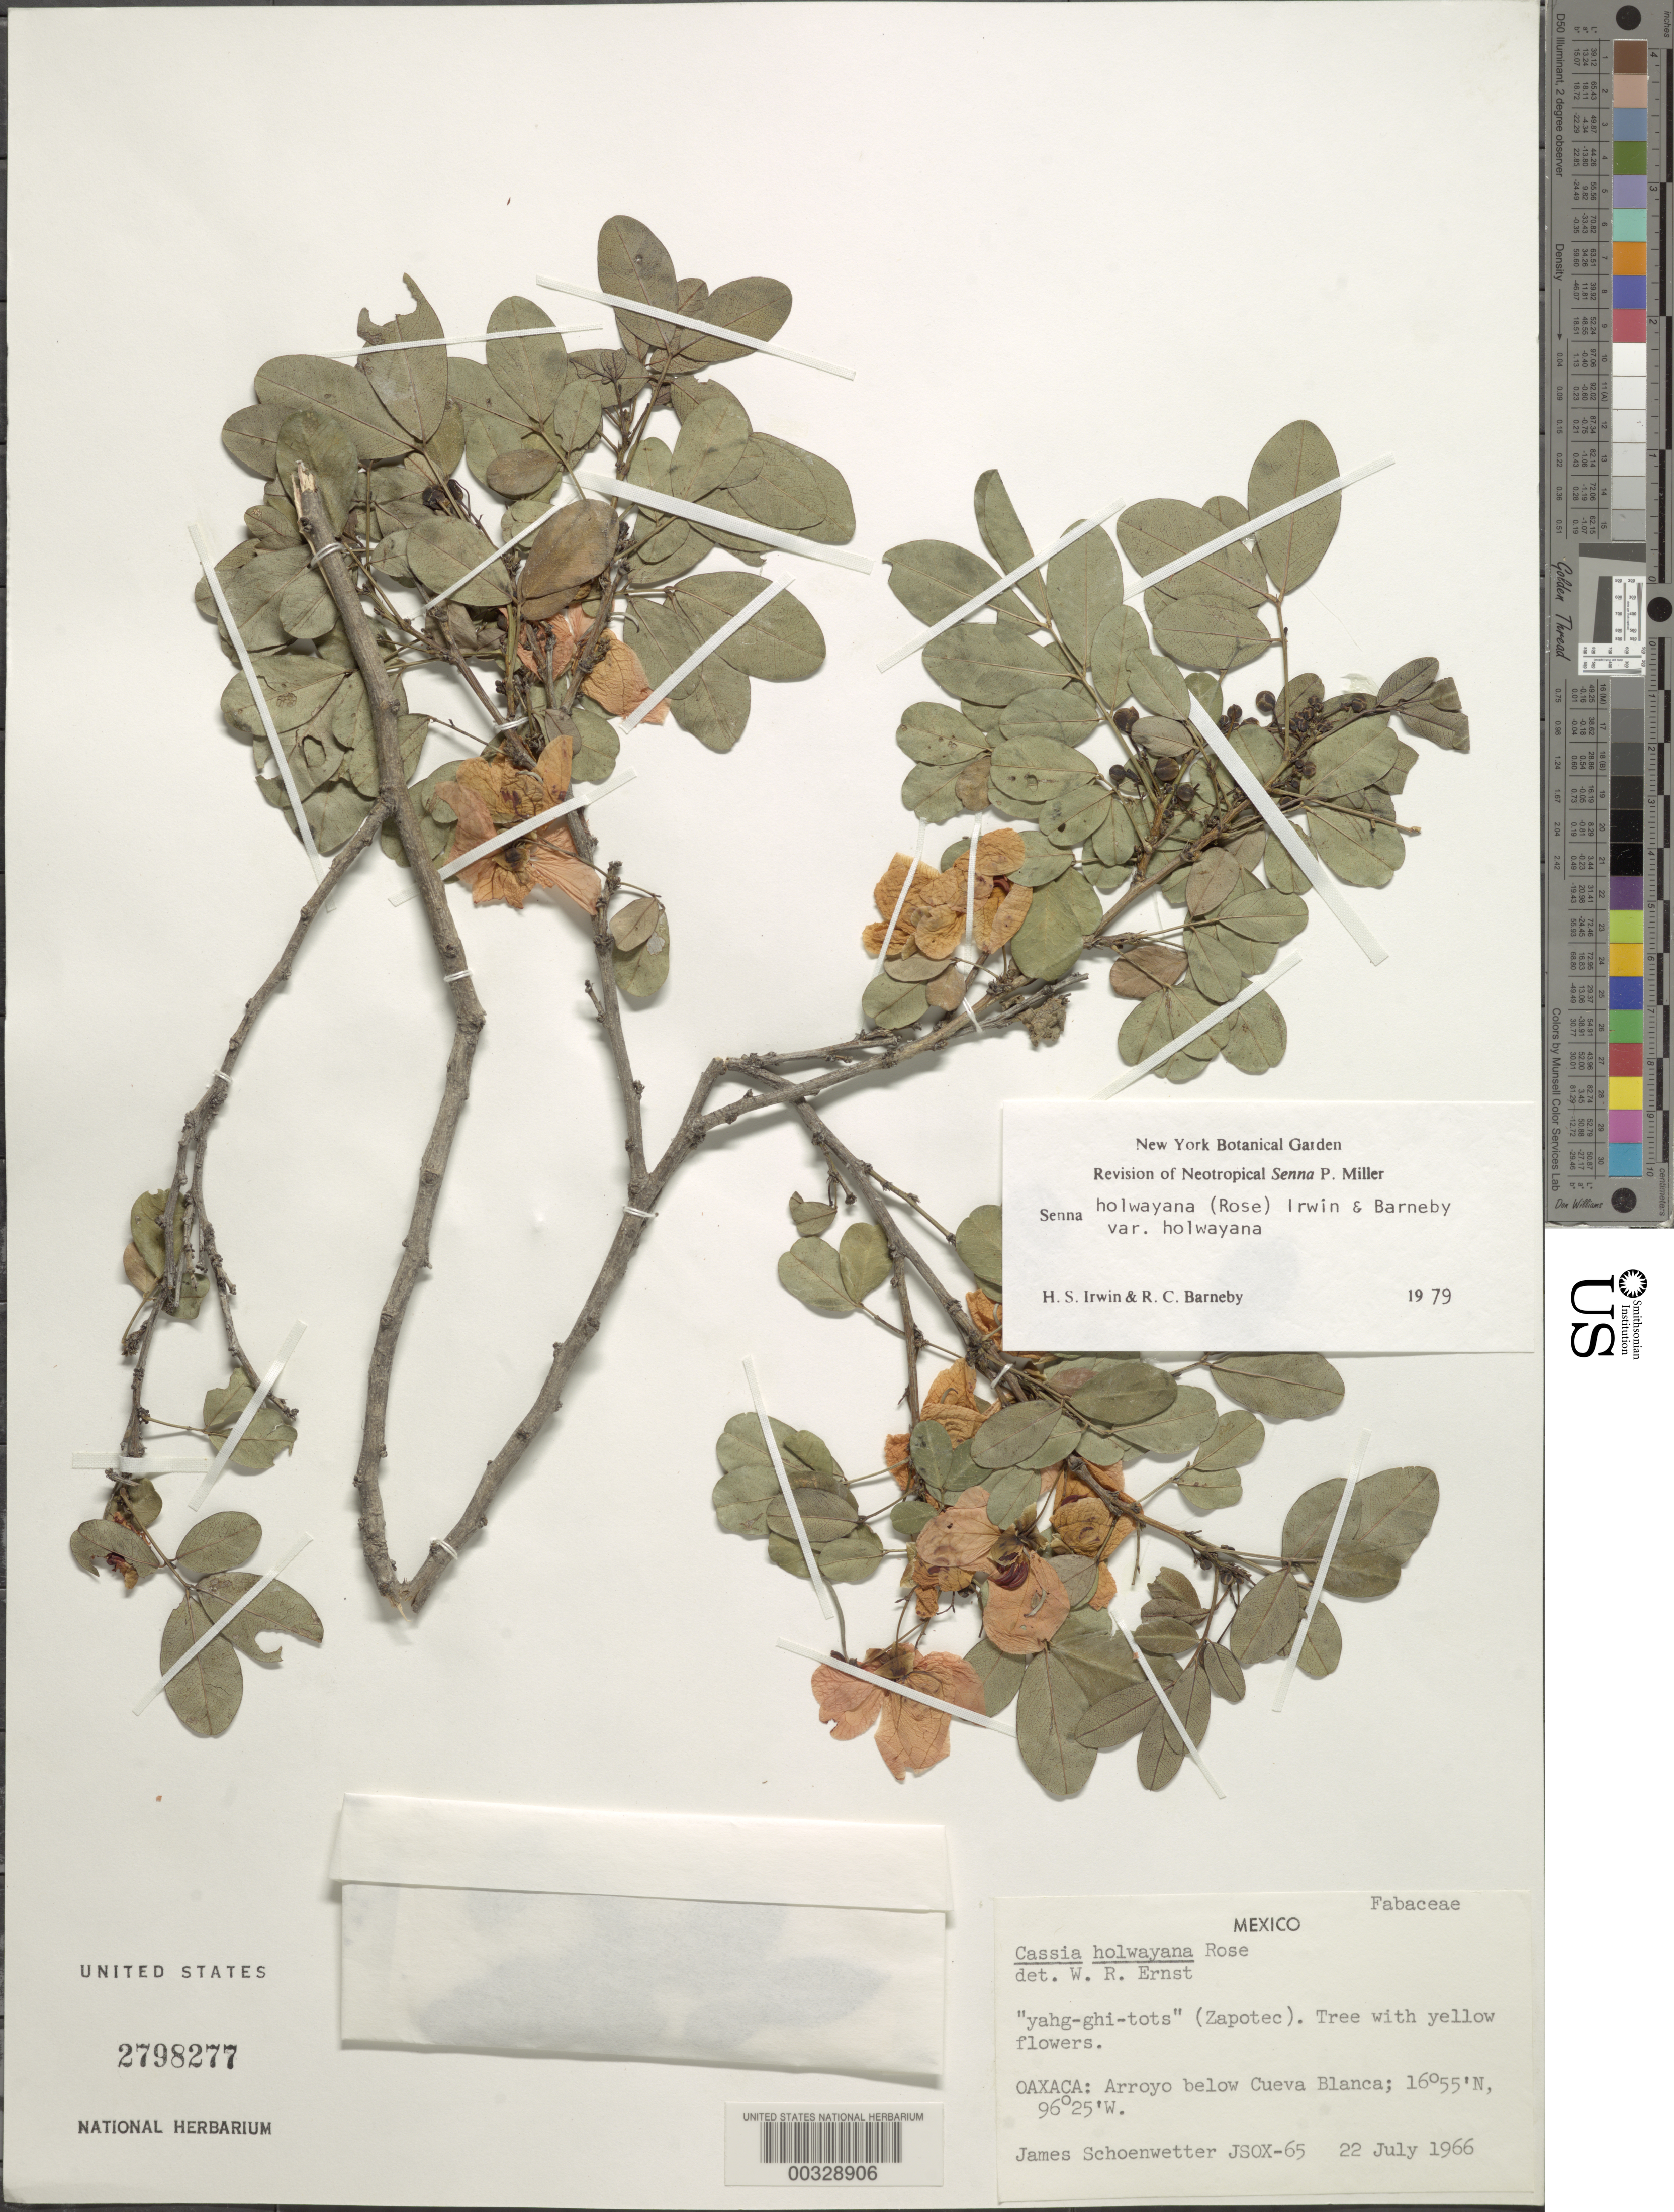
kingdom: Plantae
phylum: Tracheophyta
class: Magnoliopsida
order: Fabales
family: Fabaceae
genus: Senna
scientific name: Senna holwayana var. holwayana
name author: (Rose) H.S. Irwin & Barneby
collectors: J. Schoenwetter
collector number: Jsox-65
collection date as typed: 22 Jul 1966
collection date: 1966-07-22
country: Mexico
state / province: Oaxaca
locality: Below cueva blanca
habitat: Arroyo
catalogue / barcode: US 2798277